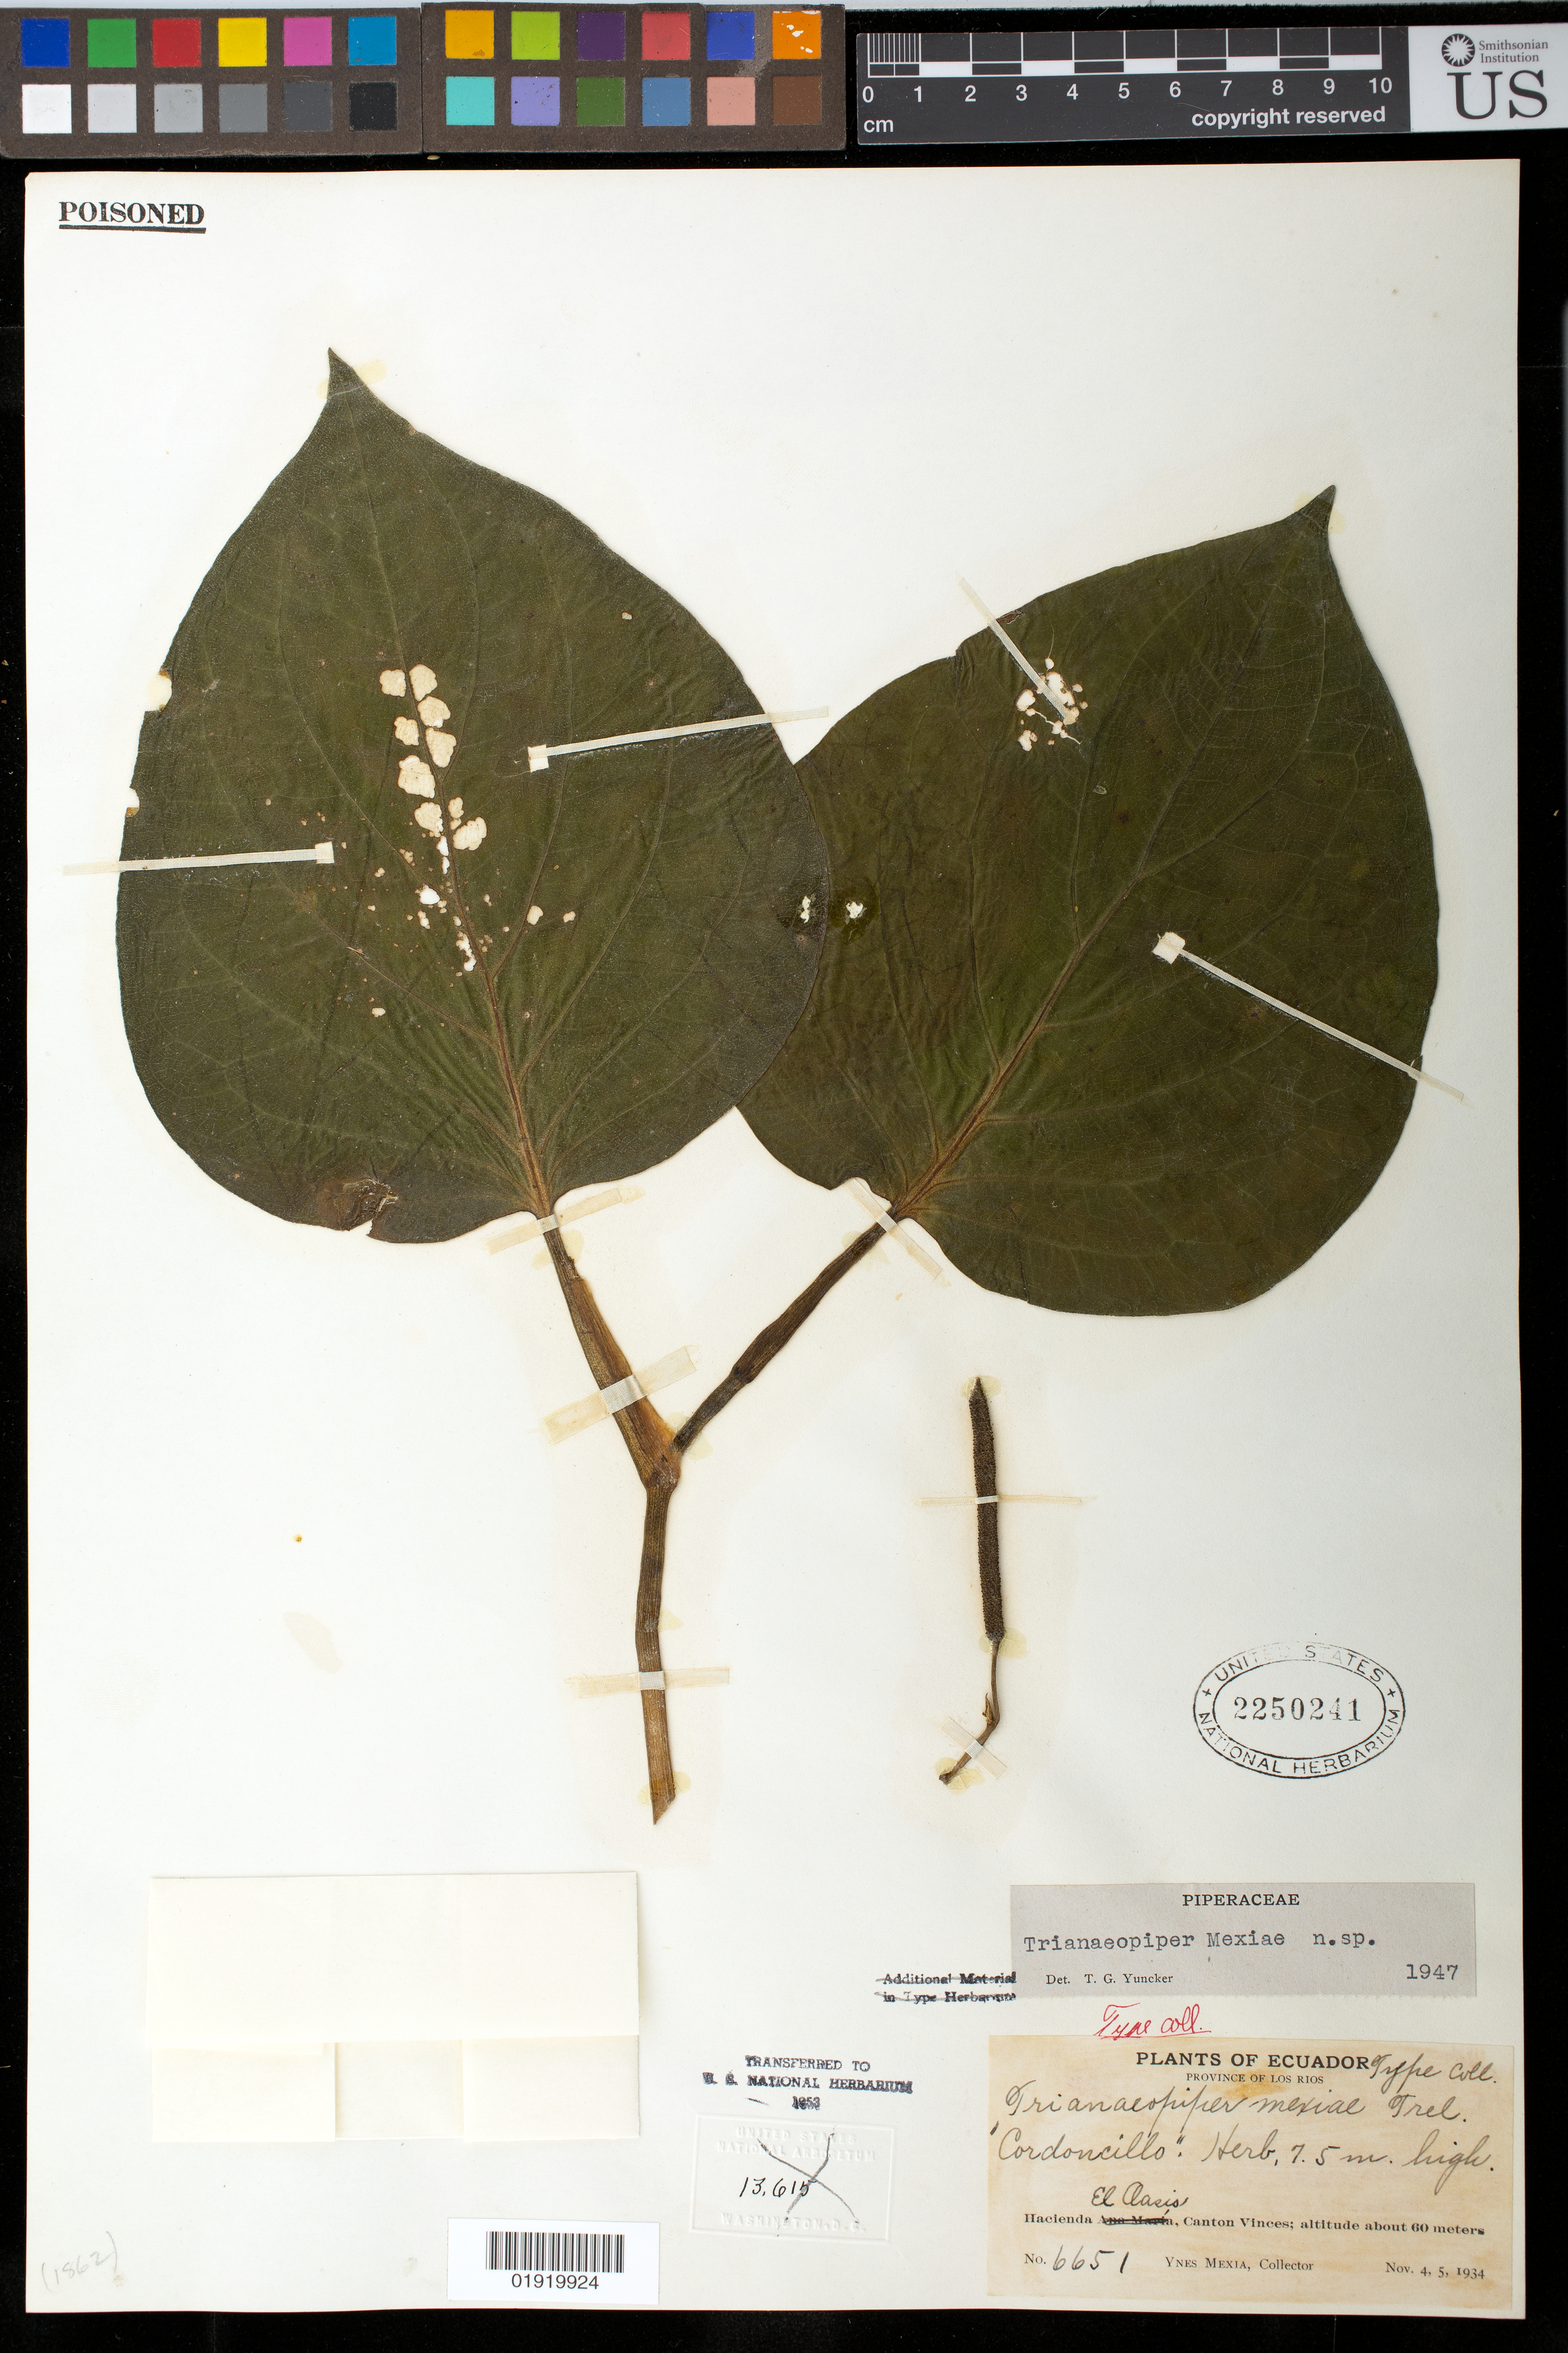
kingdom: Plantae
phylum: Tracheophyta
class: Magnoliopsida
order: Piperales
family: Piperaceae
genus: Trianaeopiper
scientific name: Trianaeopiper mexiae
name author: Trel. & Yunck.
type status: Isotype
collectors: Y. Mexia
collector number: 6651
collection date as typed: Nov. 4, 5, 1934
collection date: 1934-11-04/1934-11-05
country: Ecuador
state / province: Los Ríos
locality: Hacienda Ana Maria [El Oasis one one sheet], Canton Vinces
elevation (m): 60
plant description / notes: Specimen ex National Arboretum. Transferred to U.S. National Herbarium 1953.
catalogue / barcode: US 2250241